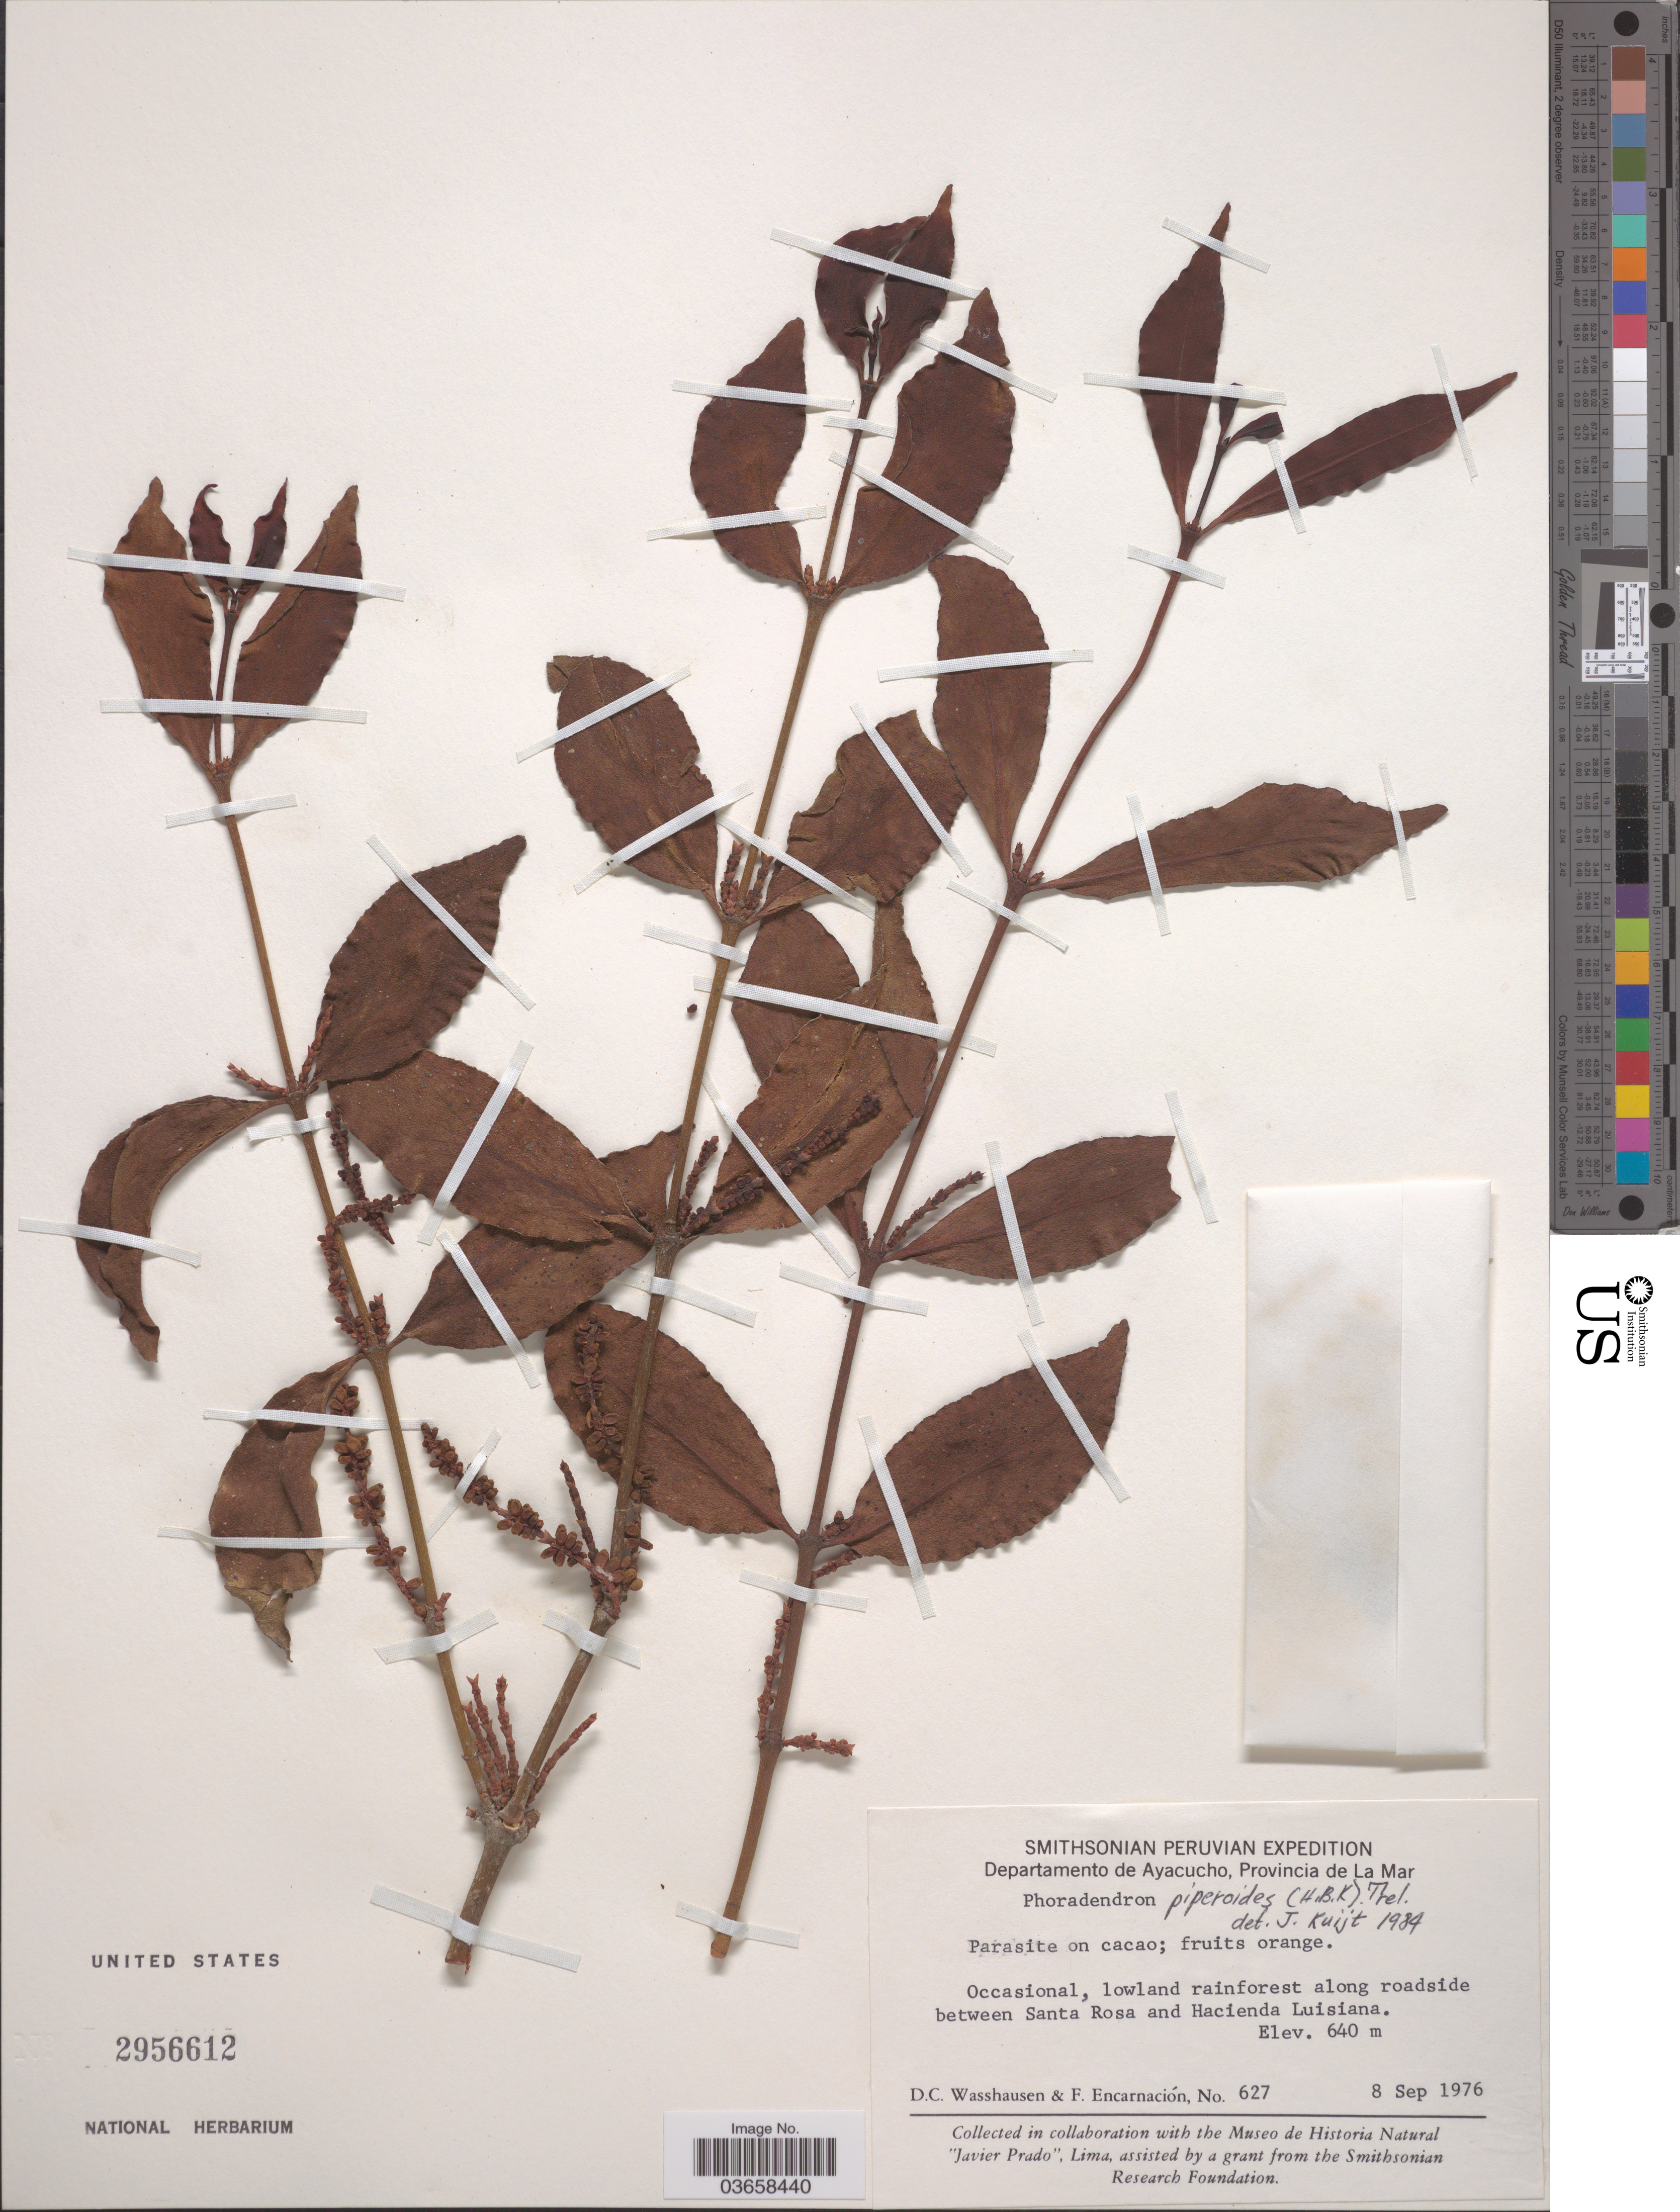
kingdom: Plantae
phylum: Tracheophyta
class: Magnoliopsida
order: Santalales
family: Viscaceae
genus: Phoradendron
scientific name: Phoradendron piperoides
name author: (Kunth) Trel.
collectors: D. C. Wasshausen & F. Encarnación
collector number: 627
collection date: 1976-09-08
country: Peru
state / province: Ayacucho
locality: Departamento de Ayacucho, Provincia de La Mar. Occasional, lowland rainforest along roadside between Santa Rosa and Hacienda Luisiana.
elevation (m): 640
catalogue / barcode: US 2956612